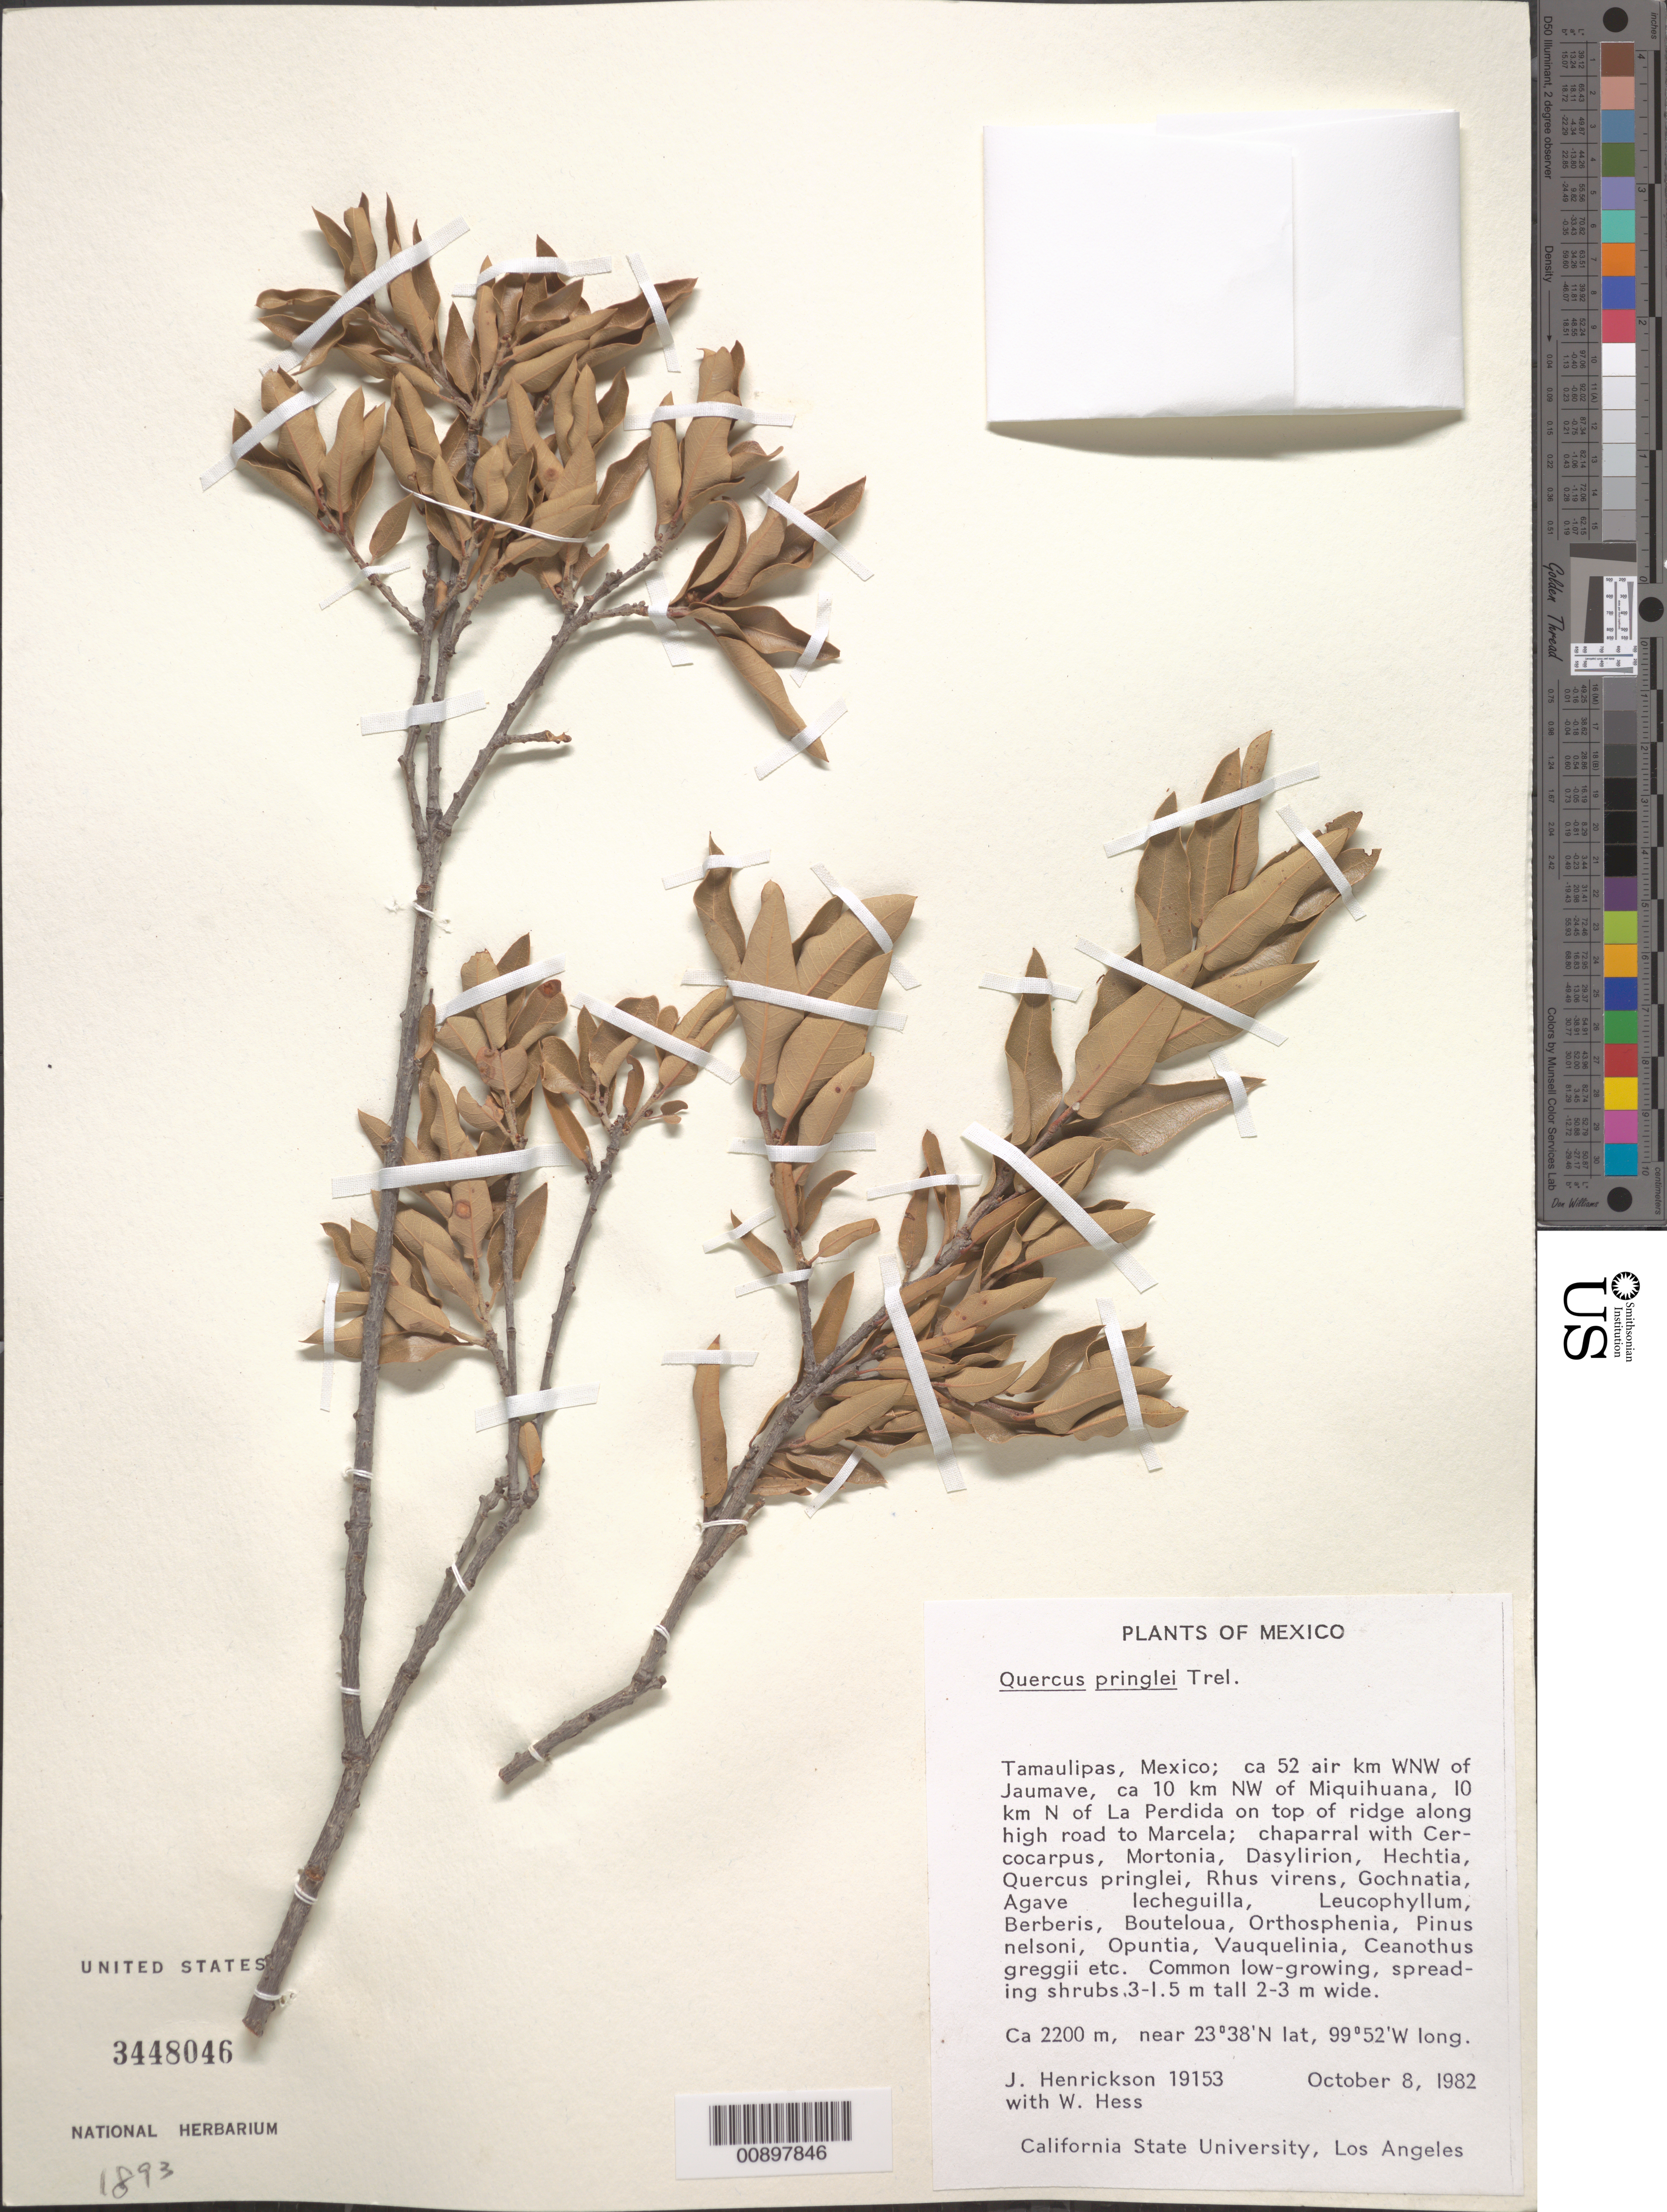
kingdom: Plantae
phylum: Tracheophyta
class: Magnoliopsida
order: Fagales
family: Fagaceae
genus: Quercus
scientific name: Quercus pringlei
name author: Seemen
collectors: J. Henrickson & W. Hess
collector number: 19153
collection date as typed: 08 Oct 1982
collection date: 1982-10-08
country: Mexico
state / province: Tamaulipas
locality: Ca. 52 ait KM WNW of Jaumave, ca. 10 km NW of Miquihuana, 10 km N of La Perdida on top of ridge along high road to Marcela.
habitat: Chaparral with Cercocarpus, Mortonia, Dasylirion, Hechtia, Quercus pringlei, Rhus virens, Gochnatia, Agave lecheguilla, ..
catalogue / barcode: US 3448046